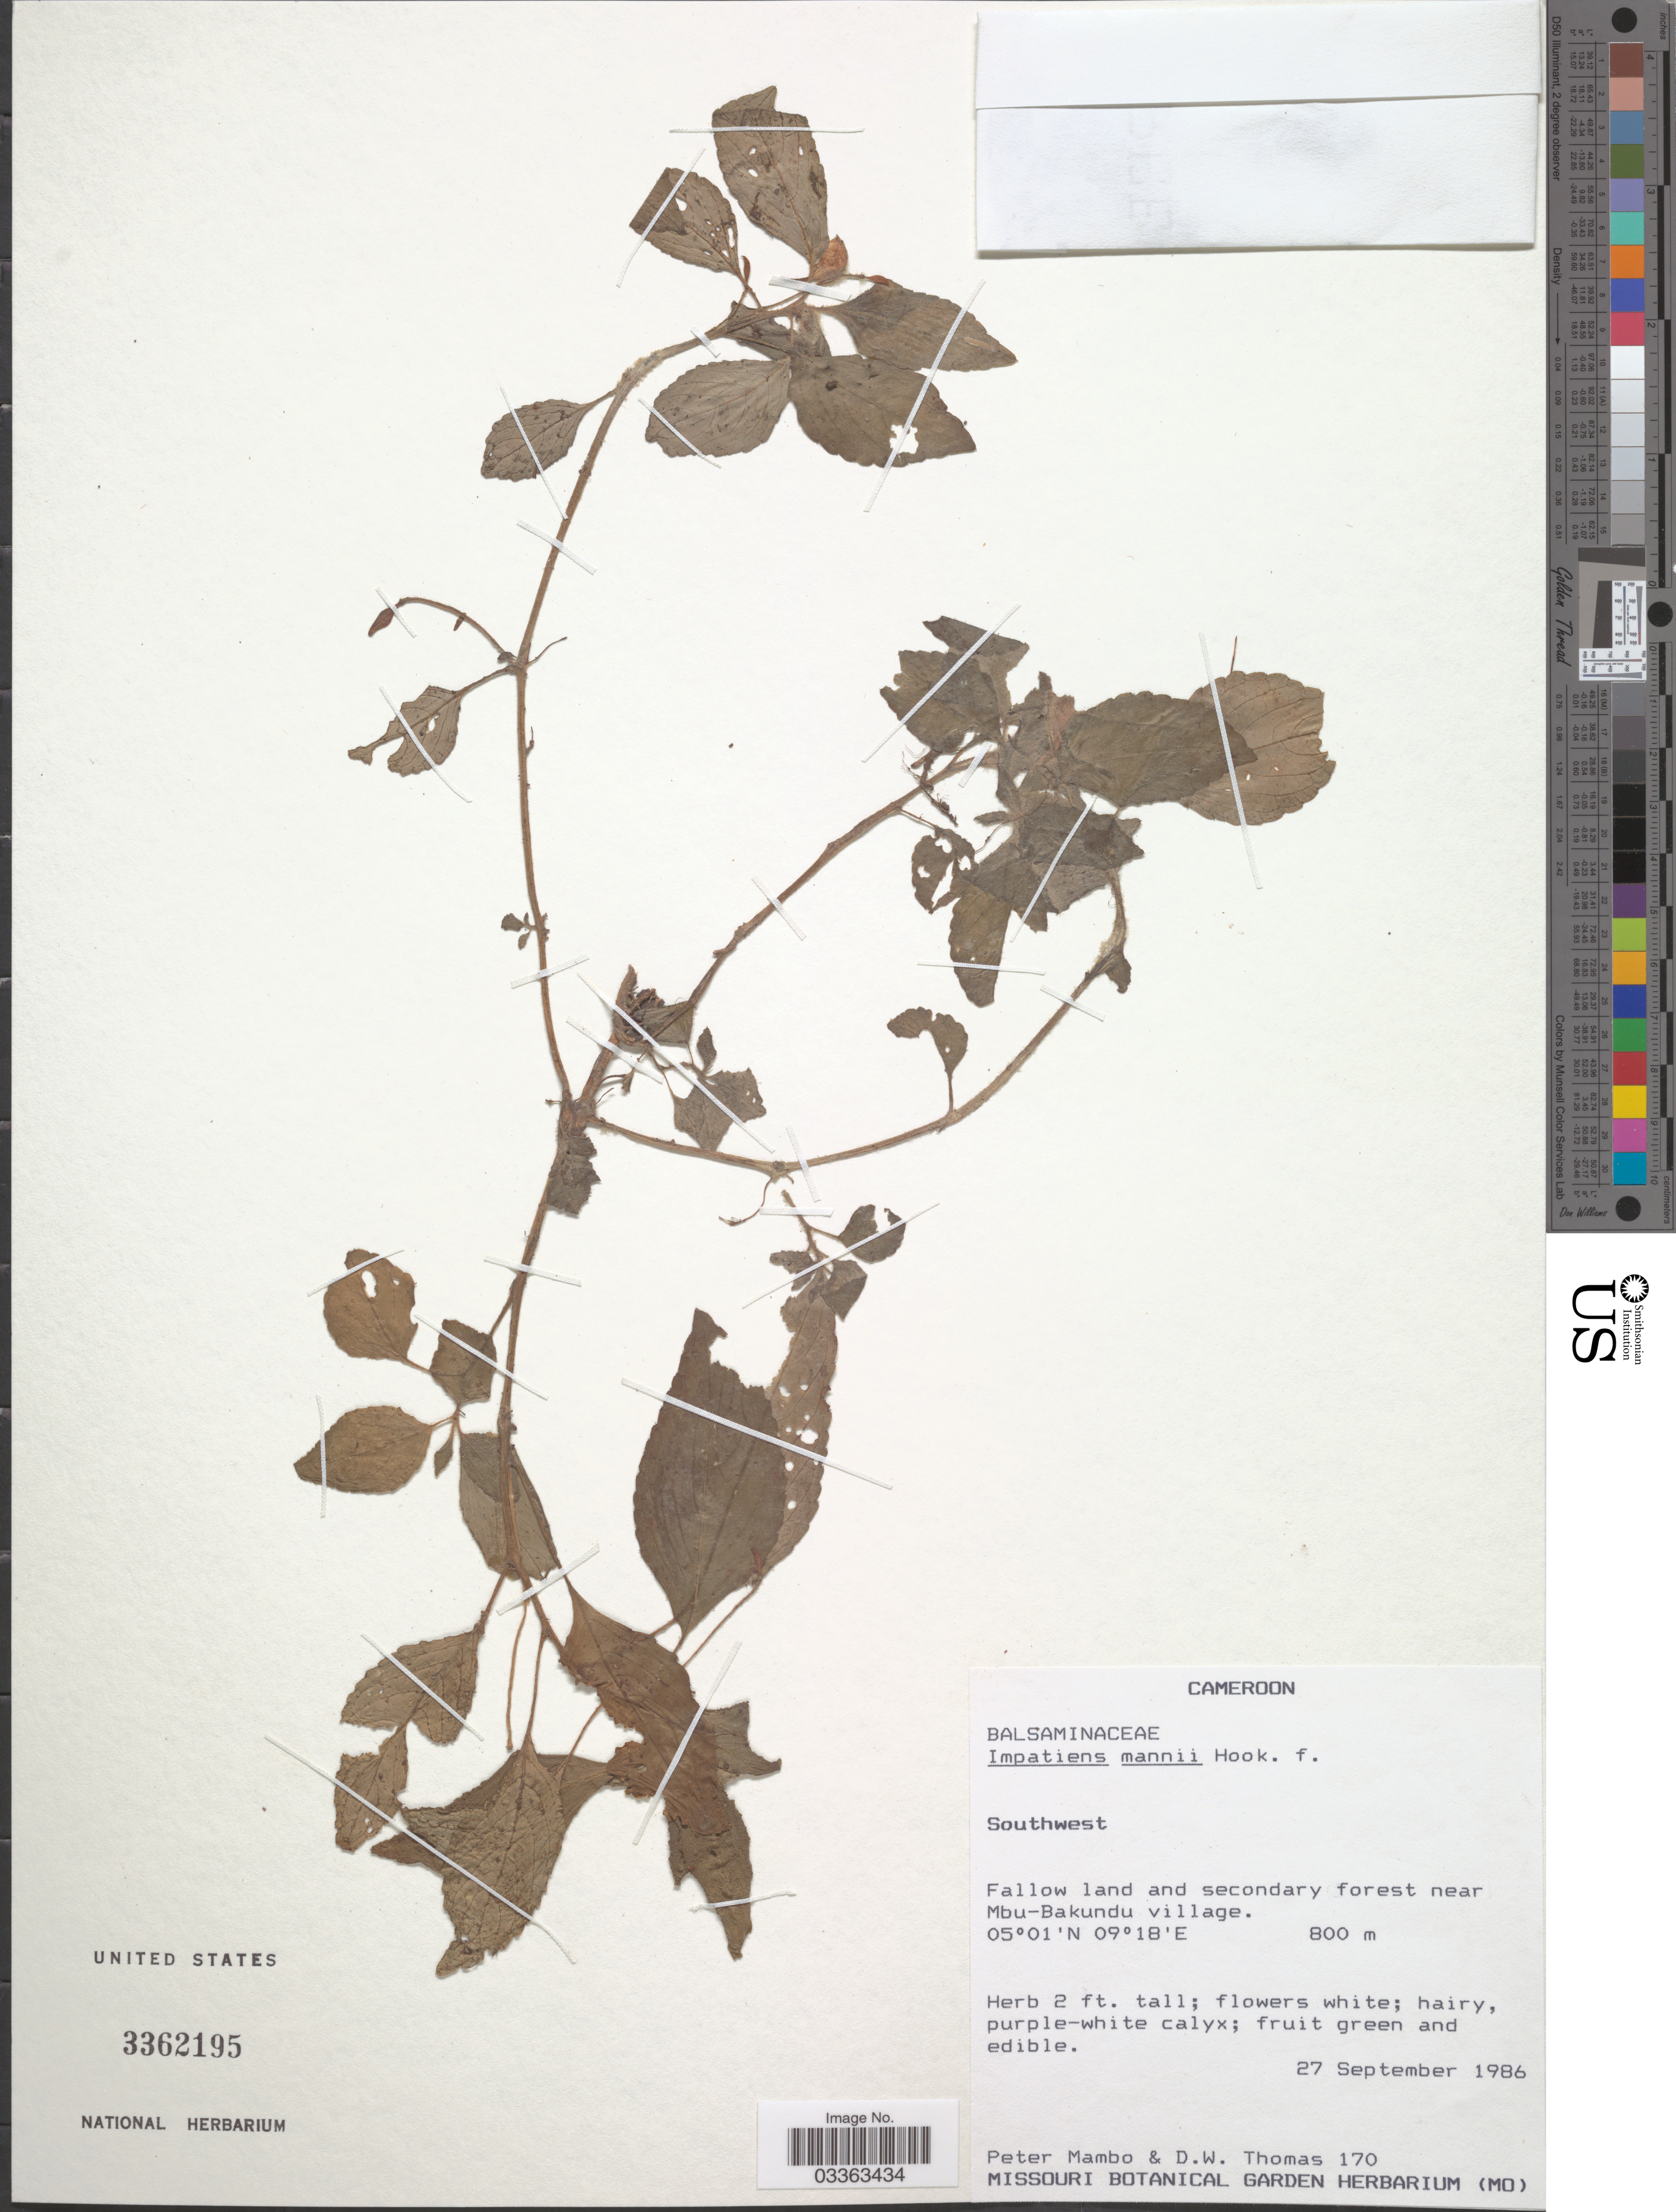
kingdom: Plantae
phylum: Tracheophyta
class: Magnoliopsida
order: Ericales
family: Balsaminaceae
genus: Impatiens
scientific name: Impatiens mannii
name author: Hook. f.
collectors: P. Mambo & D. W. Thomas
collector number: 170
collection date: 1986-09-27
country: Cameroon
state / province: Sud-Ouest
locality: Southwest, Fallow land and secondary forest near Mbu-Bakundu village.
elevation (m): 800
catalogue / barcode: US 3362195